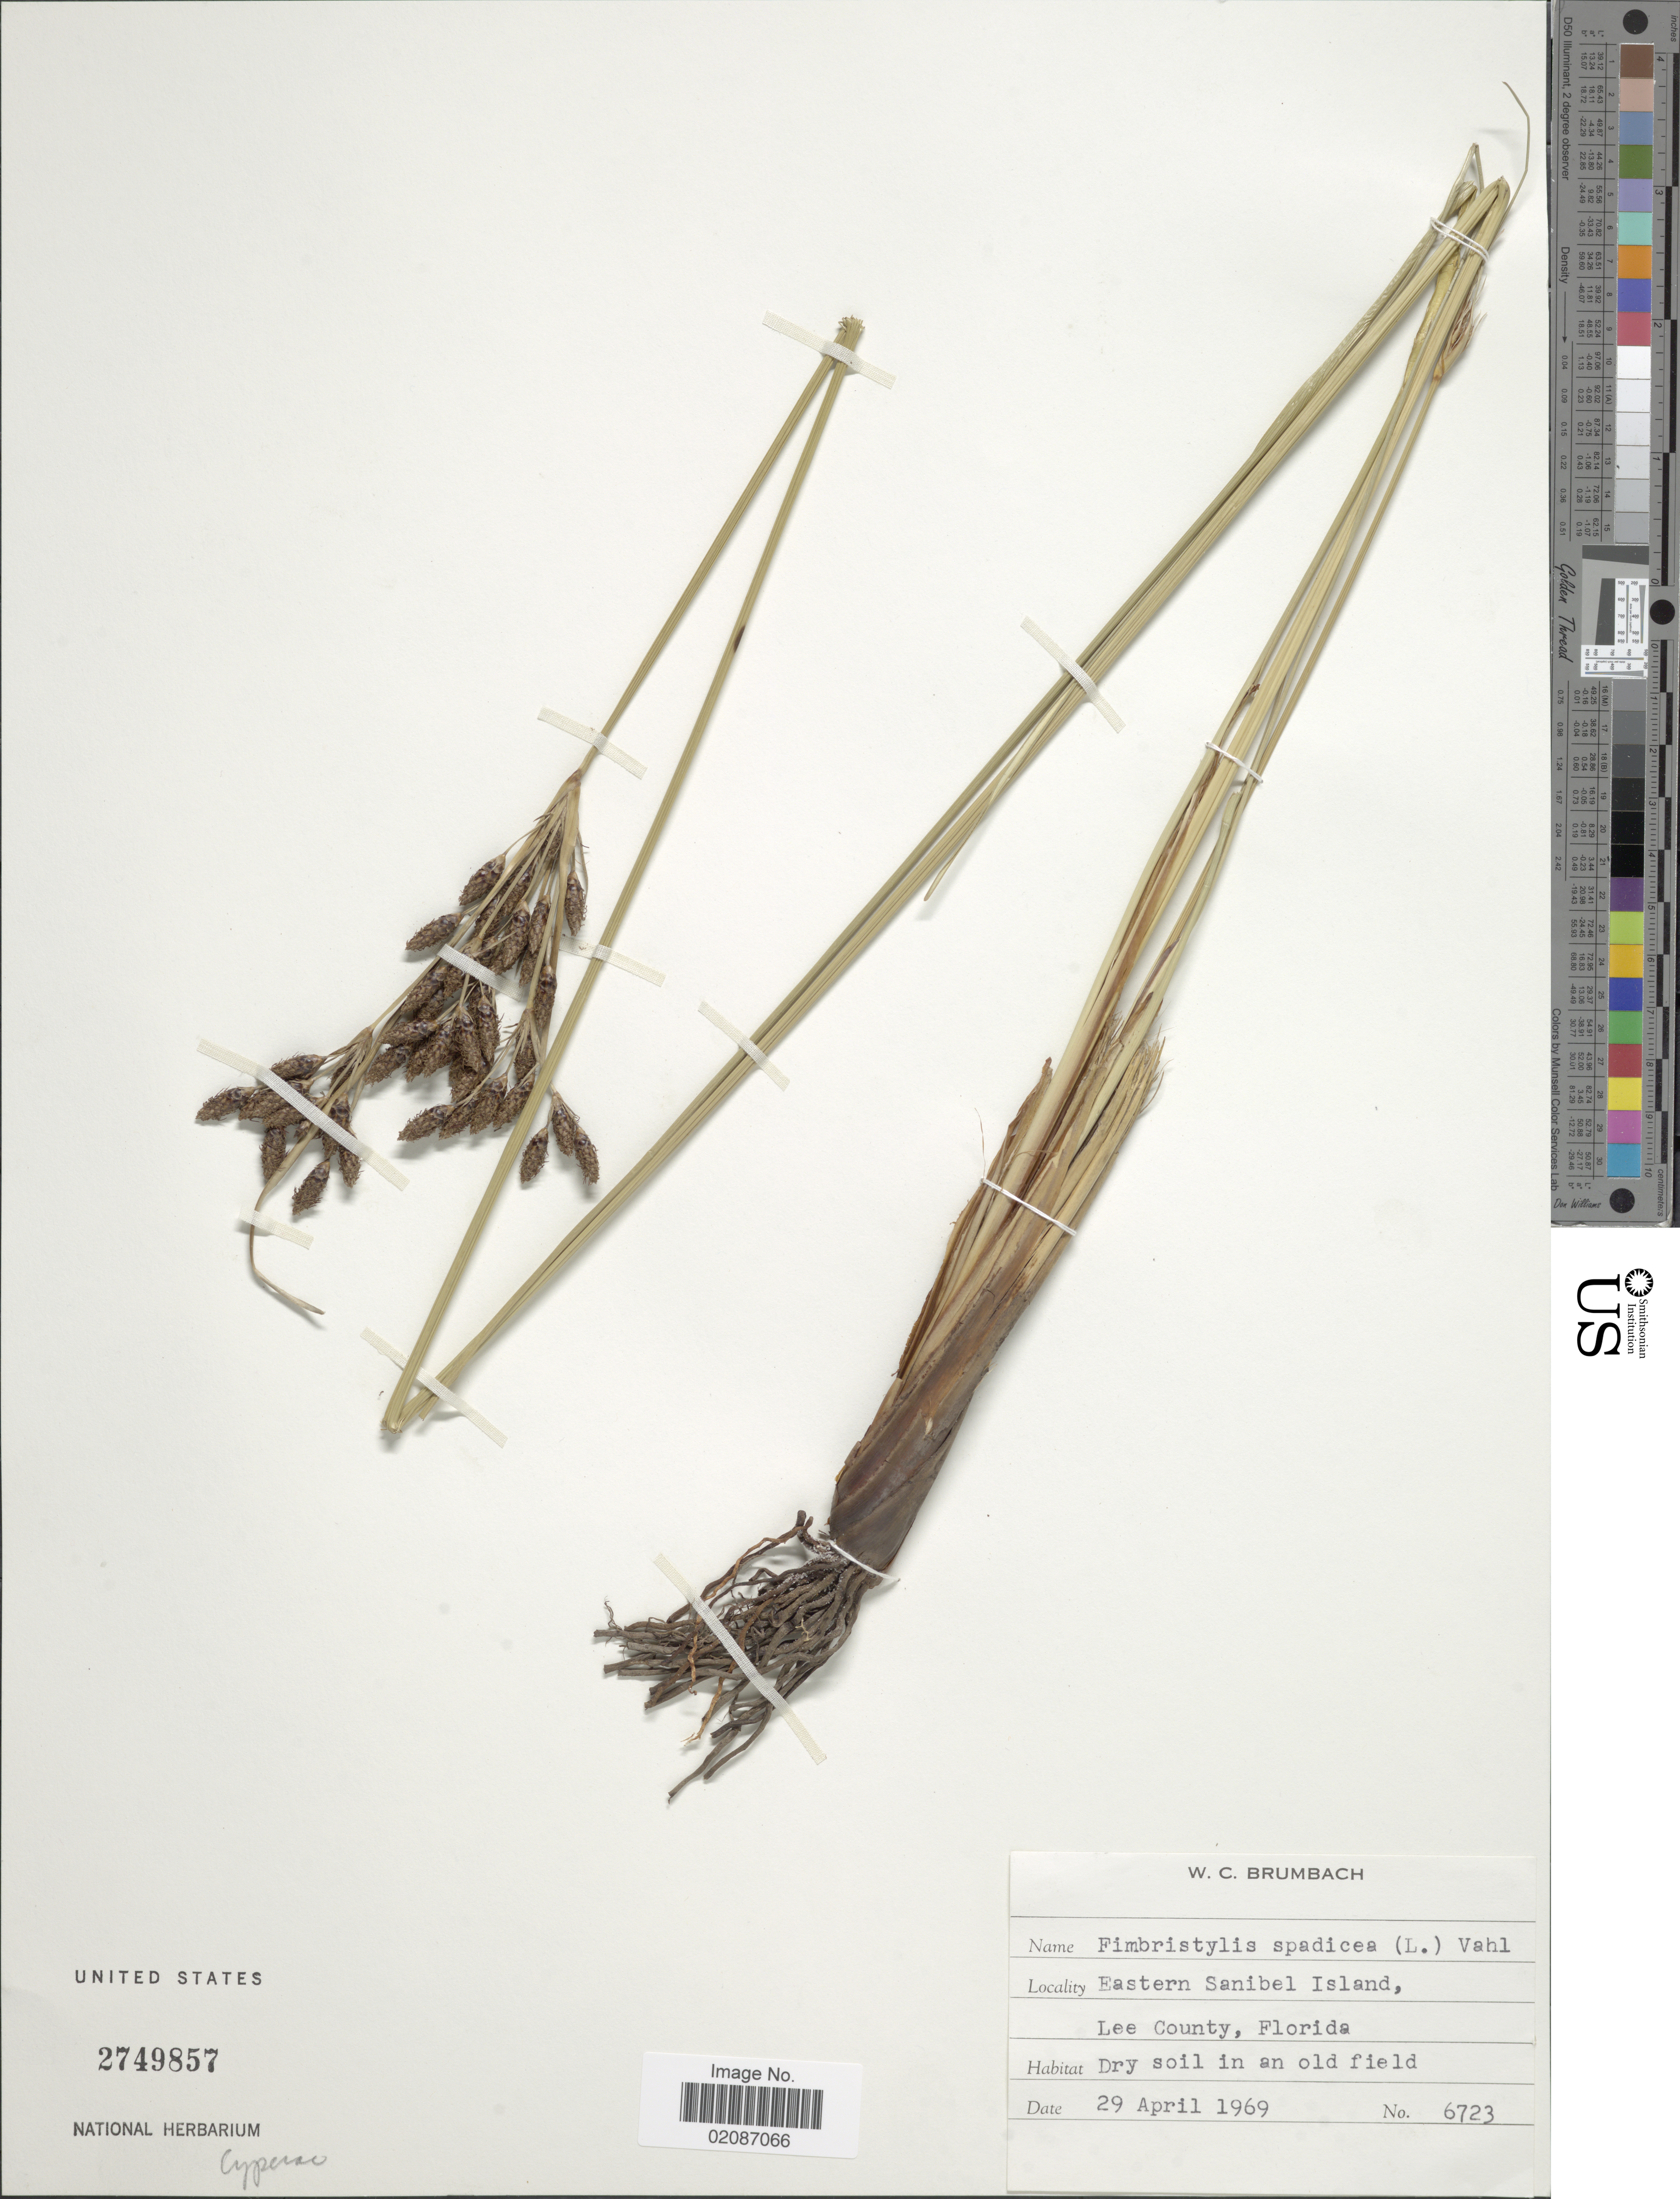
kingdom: Plantae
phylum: Tracheophyta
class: Liliopsida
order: Poales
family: Cyperaceae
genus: Fimbristylis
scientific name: Fimbristylis spadicea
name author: (L.) Vahl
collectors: W. C. Brumbach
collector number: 6723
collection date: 1969-04-29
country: United States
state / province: Florida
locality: Eastern Sanibel Island, Lee County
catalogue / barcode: US 2749857